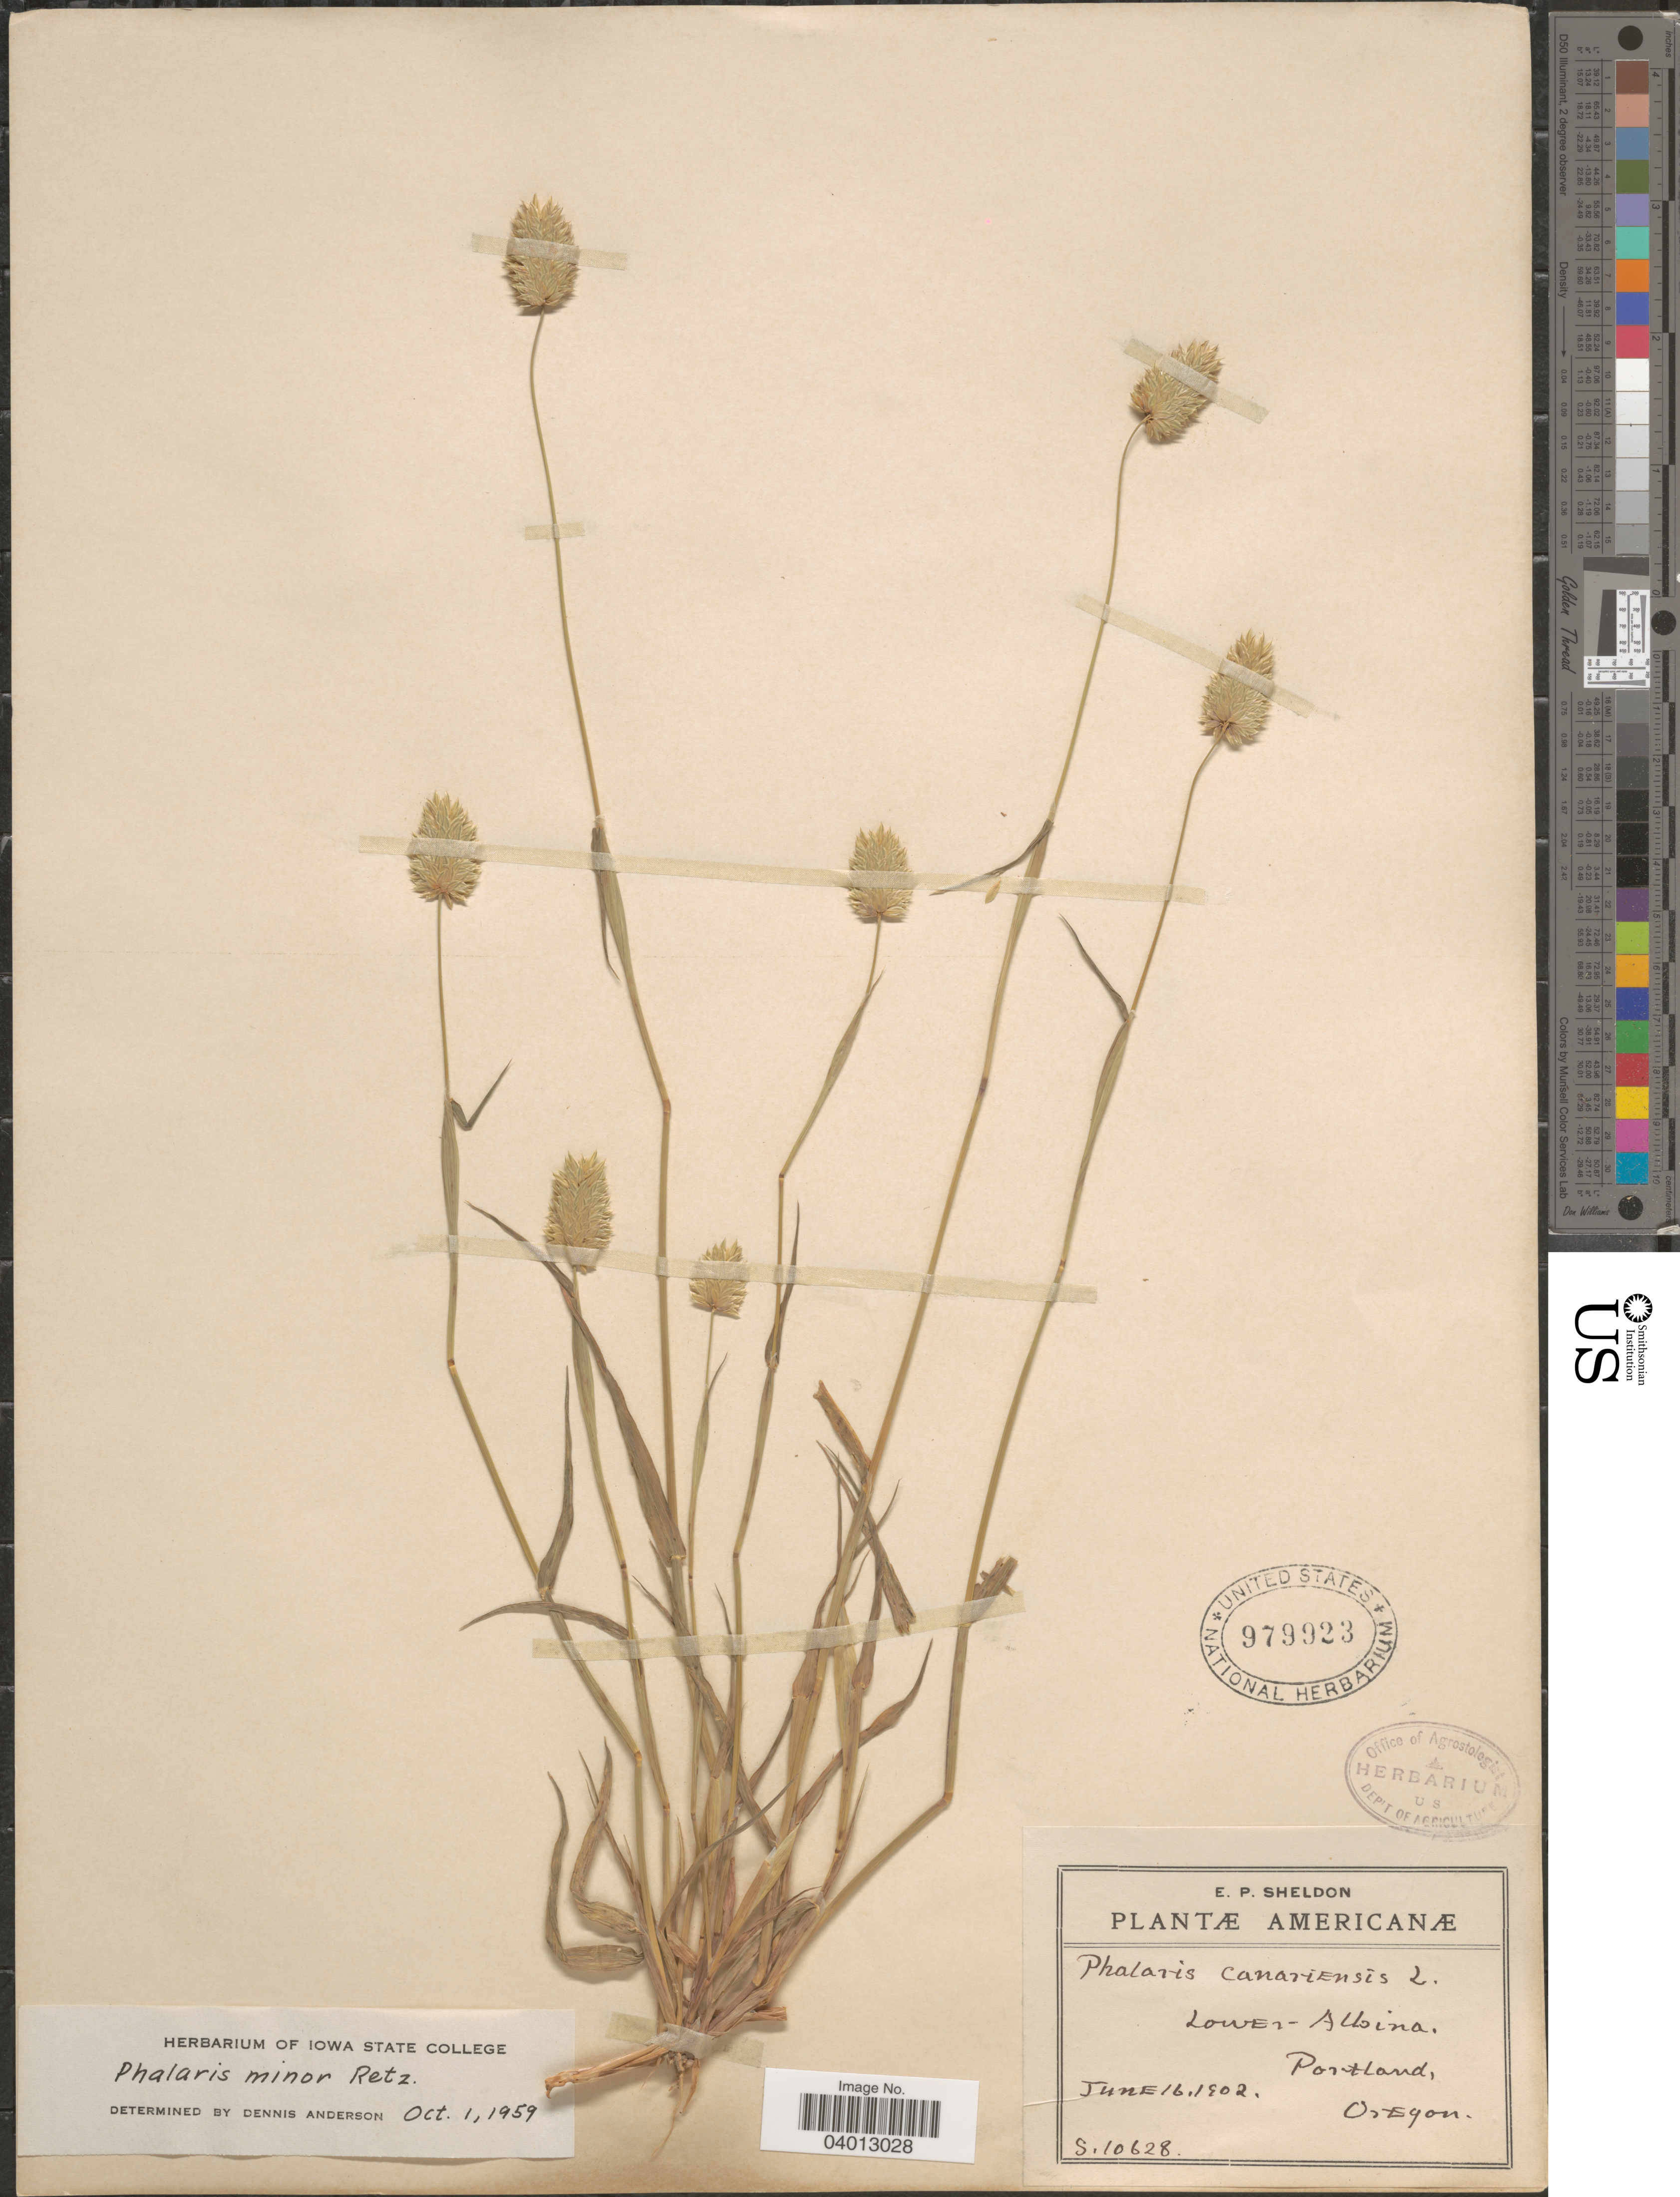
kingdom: Plantae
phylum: Tracheophyta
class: Liliopsida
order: Poales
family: Poaceae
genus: Phalaris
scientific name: Phalaris minor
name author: Retz.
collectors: E. P. Sheldon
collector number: S.10628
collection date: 1902-06-16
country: United States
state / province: Oregon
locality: Lower-Albina, Portland.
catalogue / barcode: US 979923